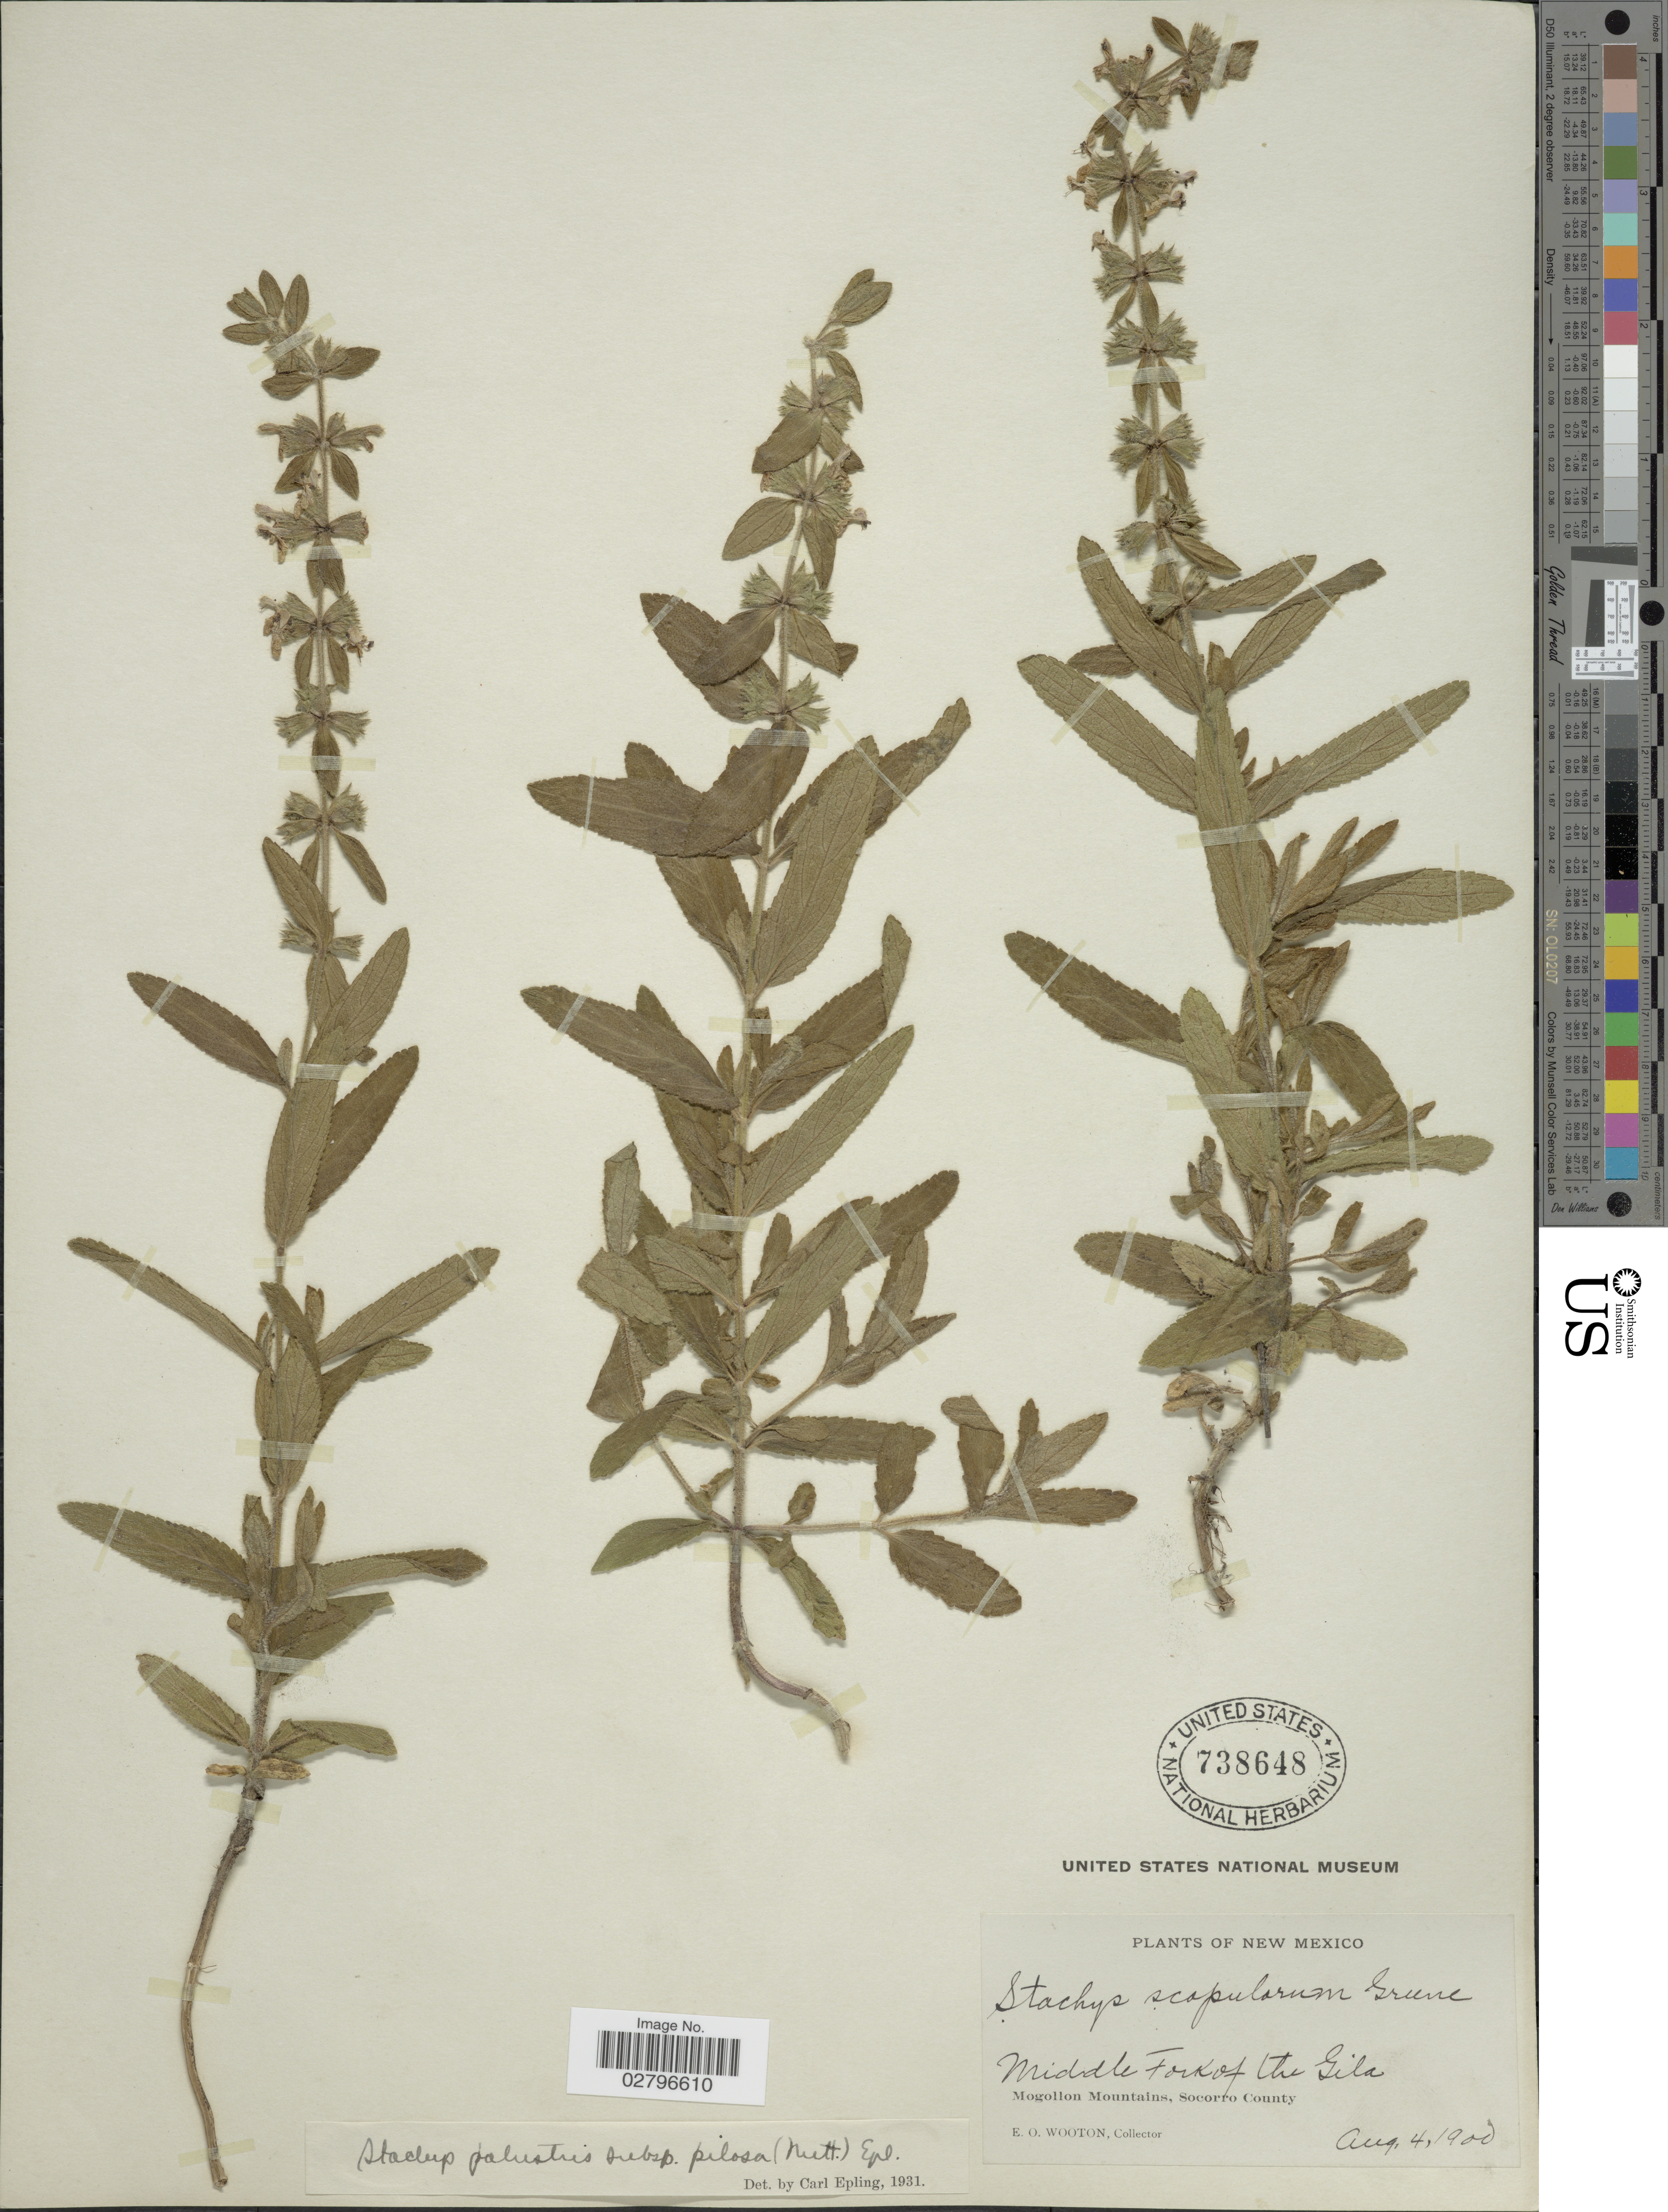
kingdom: Plantae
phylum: Tracheophyta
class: Magnoliopsida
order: Lamiales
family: Lamiaceae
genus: Stachys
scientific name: Stachys palustris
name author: L.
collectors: E. O. Wooton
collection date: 1900-08-04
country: United States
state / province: New Mexico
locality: Middle Fork of the Gila. Mogollon Mountains, Socorro County.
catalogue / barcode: US 738648